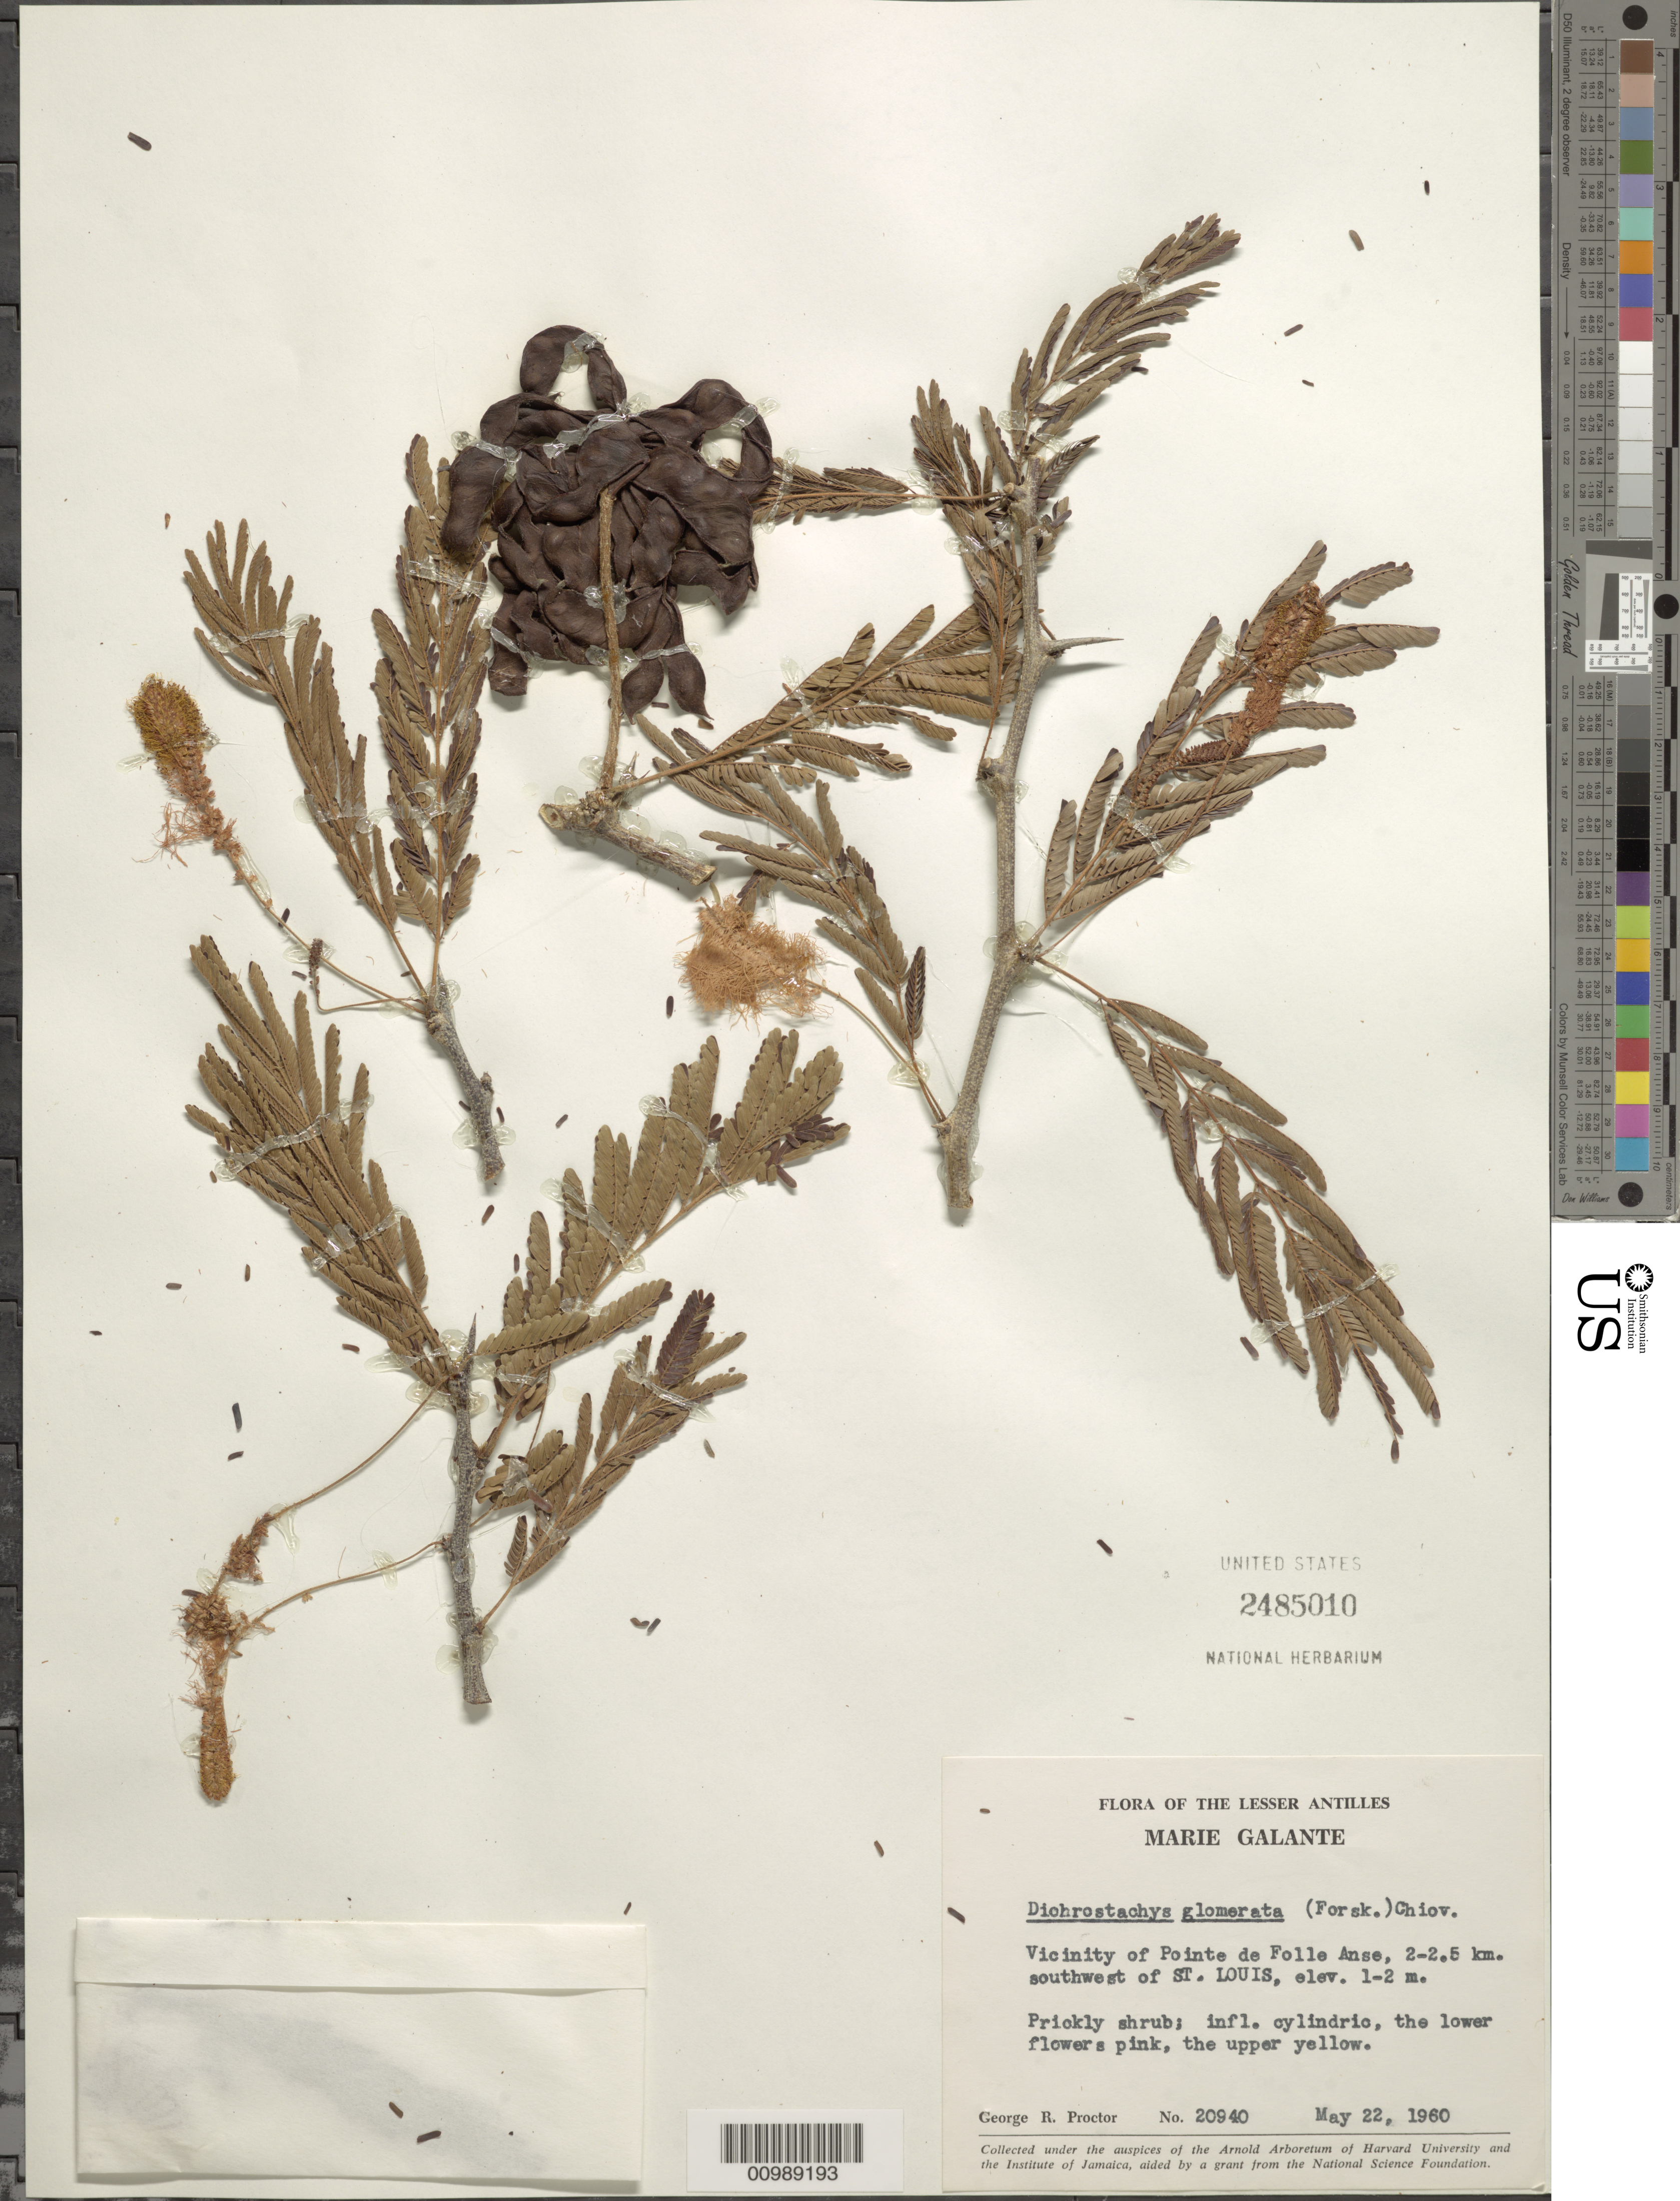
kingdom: Plantae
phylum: Tracheophyta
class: Magnoliopsida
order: Fabales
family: Fabaceae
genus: Dichrostachys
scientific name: Dichrostachys glomerata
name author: (Forssk.) Chiov.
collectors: G. R. Proctor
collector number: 20940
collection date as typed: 22 May 1960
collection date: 1960-05-22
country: Guadeloupe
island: Marie Galante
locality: Vicinity of Pointe de Folle Anse, 2-2.5km. SW of St. Louis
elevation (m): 1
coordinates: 0 N, 0 E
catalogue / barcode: US 2485010